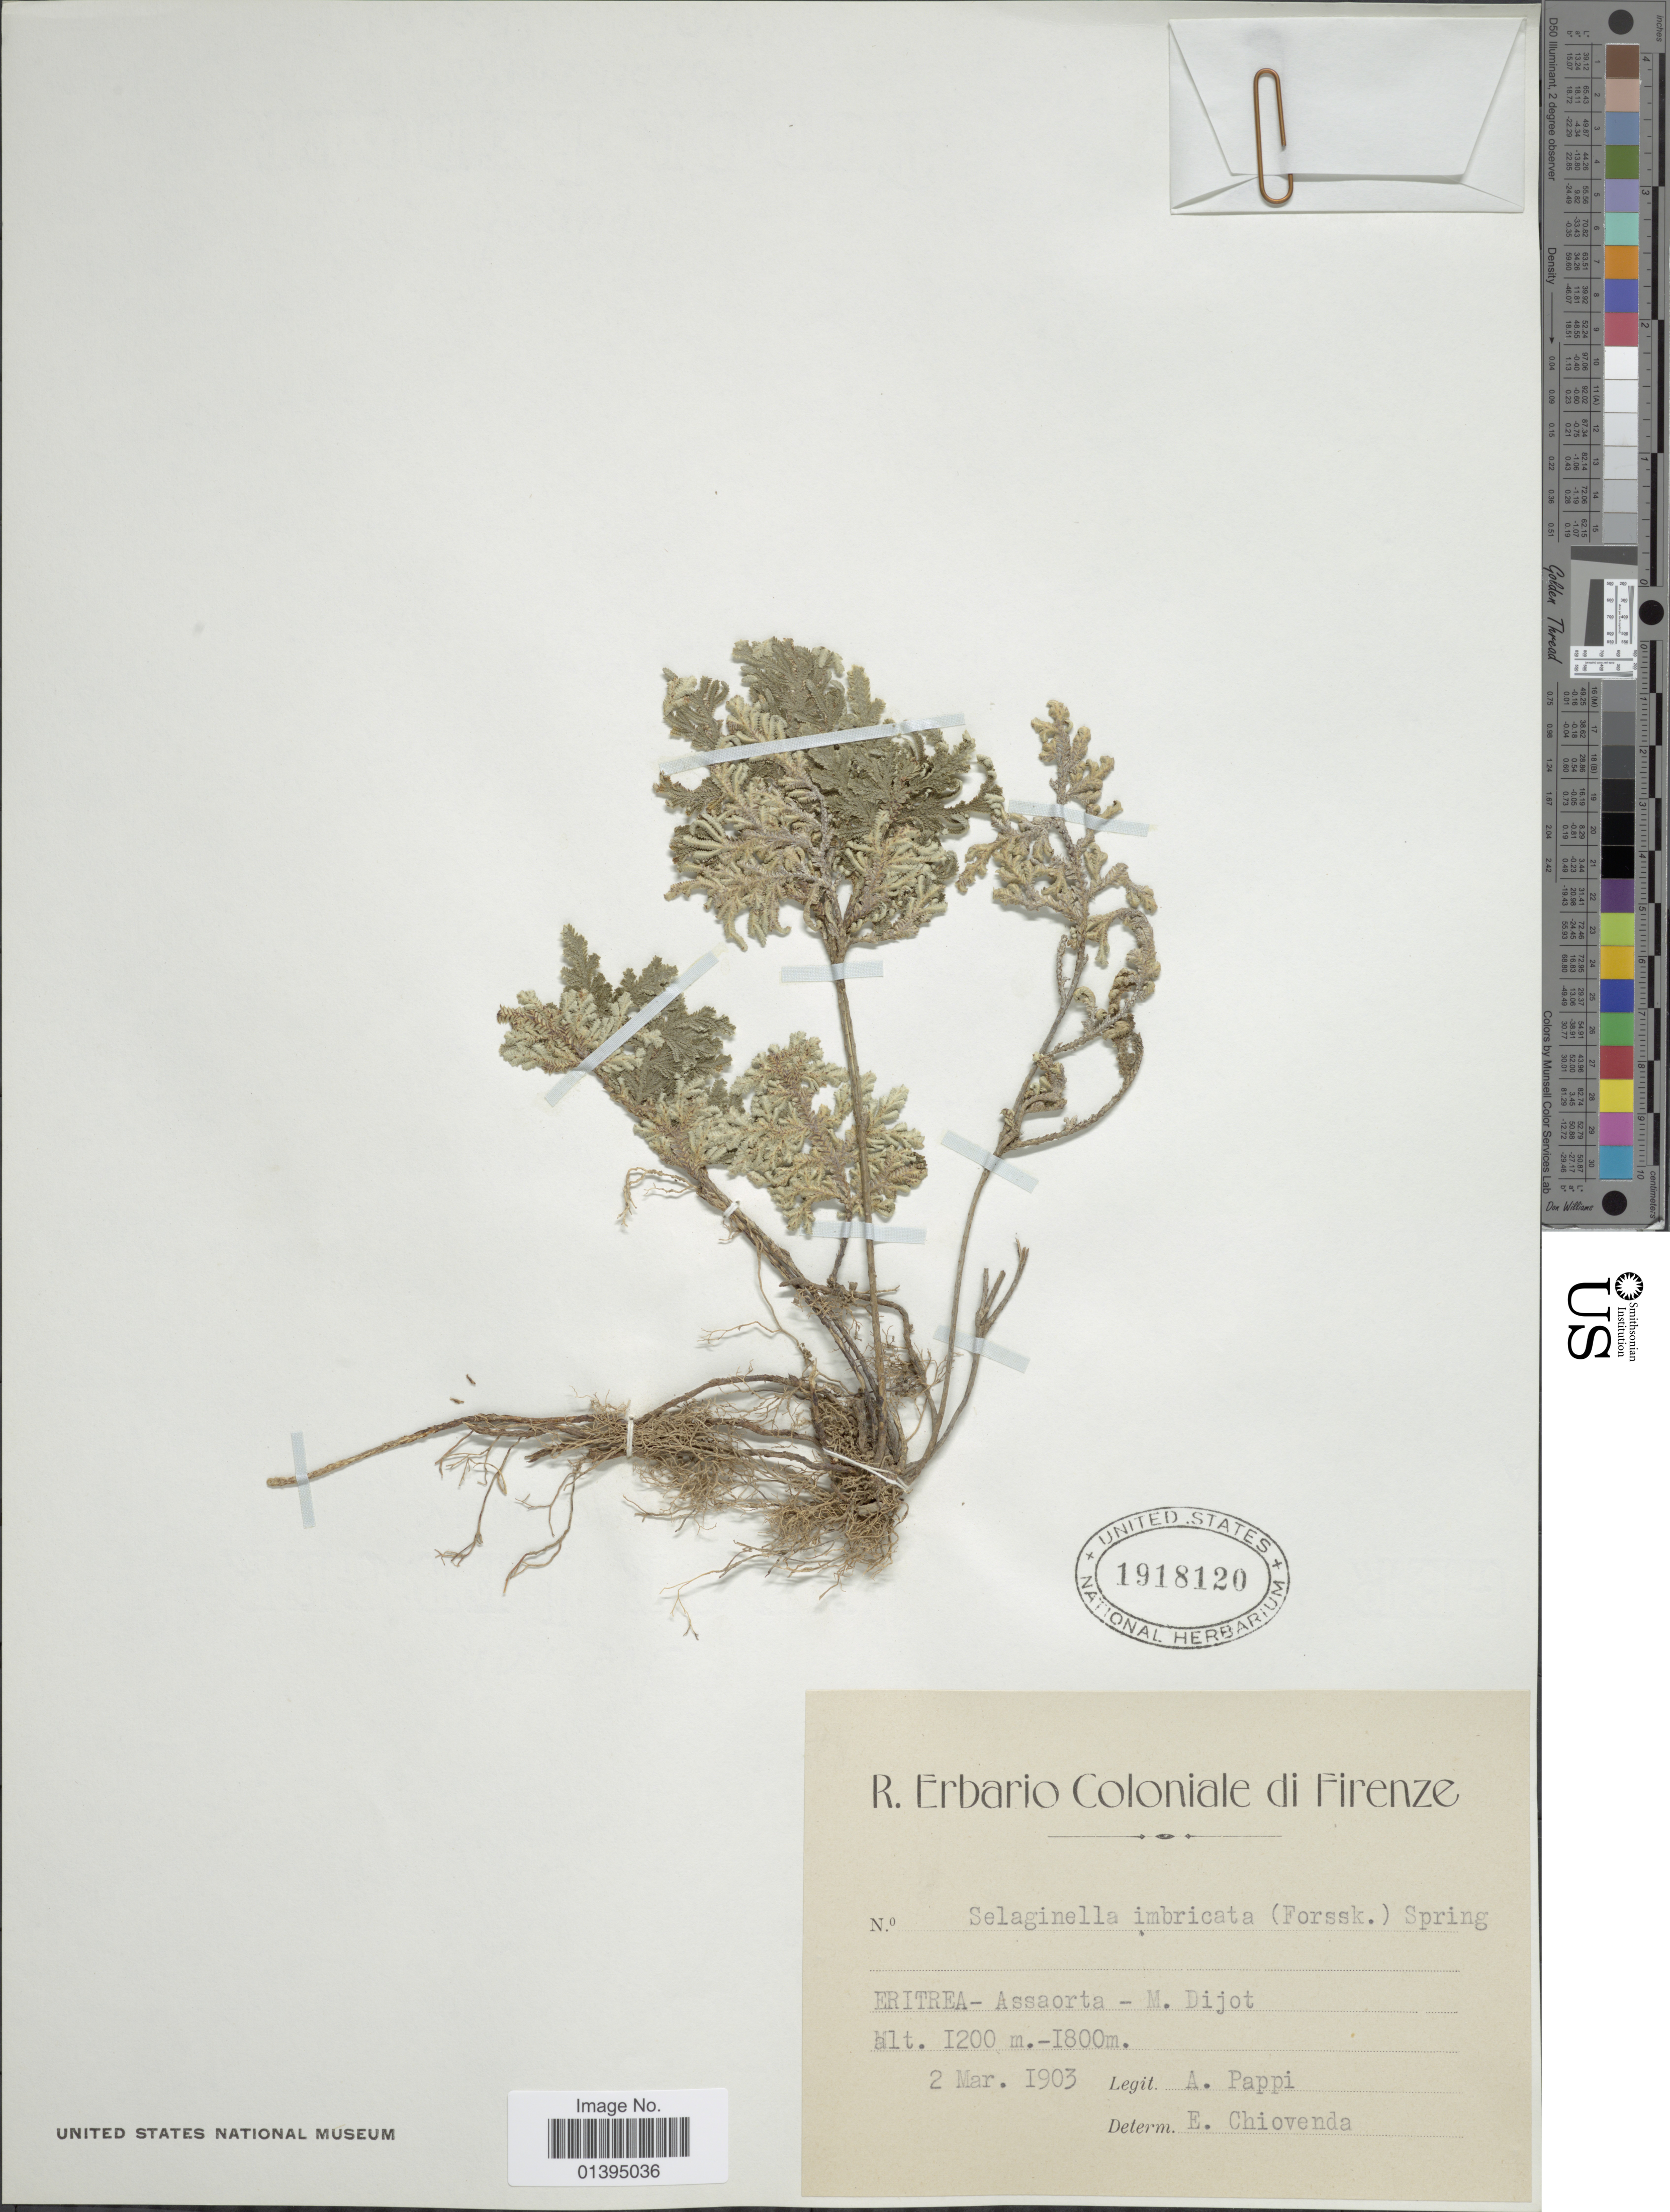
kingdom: Plantae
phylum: Tracheophyta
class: Lycopodiopsida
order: Selaginellales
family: Selaginellaceae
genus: Selaginella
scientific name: Selaginella imbricata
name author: (Forsk. fil.) Spring ex Decne.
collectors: A. Pappi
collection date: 1903-03-02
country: Eritrea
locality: Assaorta - M. Dijot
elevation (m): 1200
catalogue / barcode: US 1918120